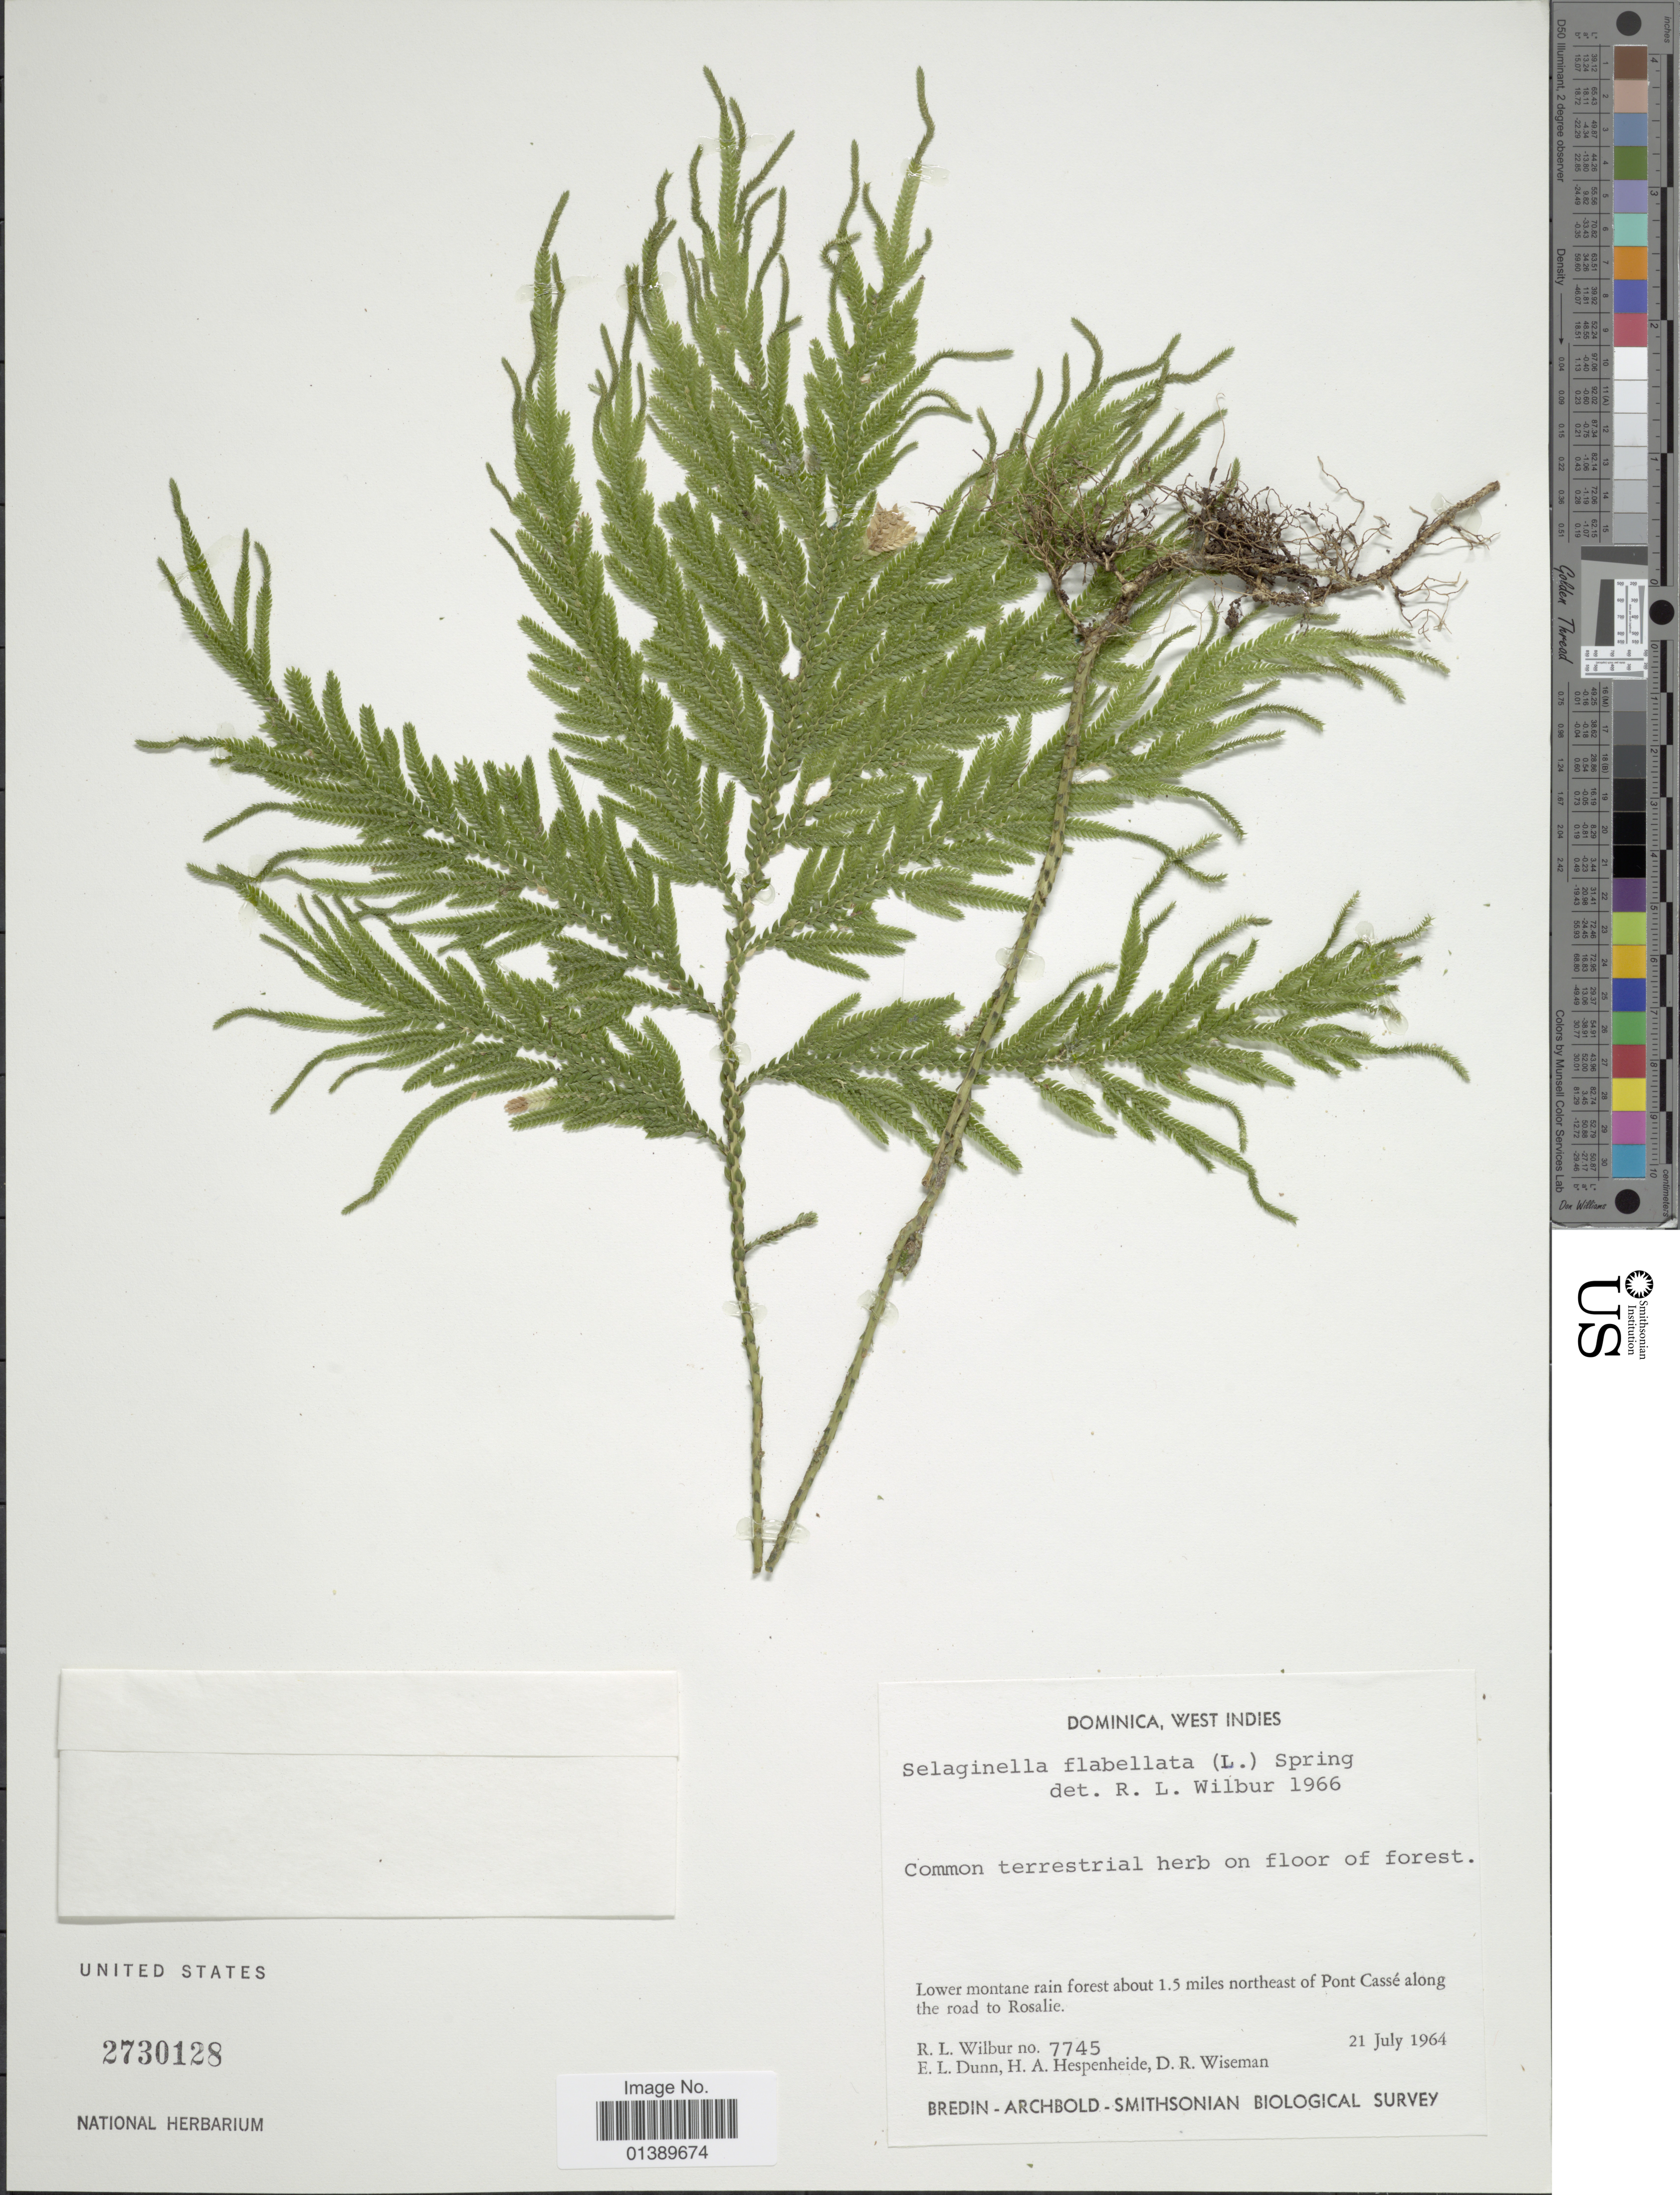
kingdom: Plantae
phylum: Tracheophyta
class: Lycopodiopsida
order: Selaginellales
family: Selaginellaceae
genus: Selaginella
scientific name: Selaginella flabellata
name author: L.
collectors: R. L. Wilbur, E. Dunn, H. A. Hespenheide & D. R. Wiseman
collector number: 7745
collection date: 1964-07-21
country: Dominica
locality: West Indies, Lower montane rain forest about 1.5 miles northeast of Pont Cassé along the road to Rosalie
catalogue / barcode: US 2730128